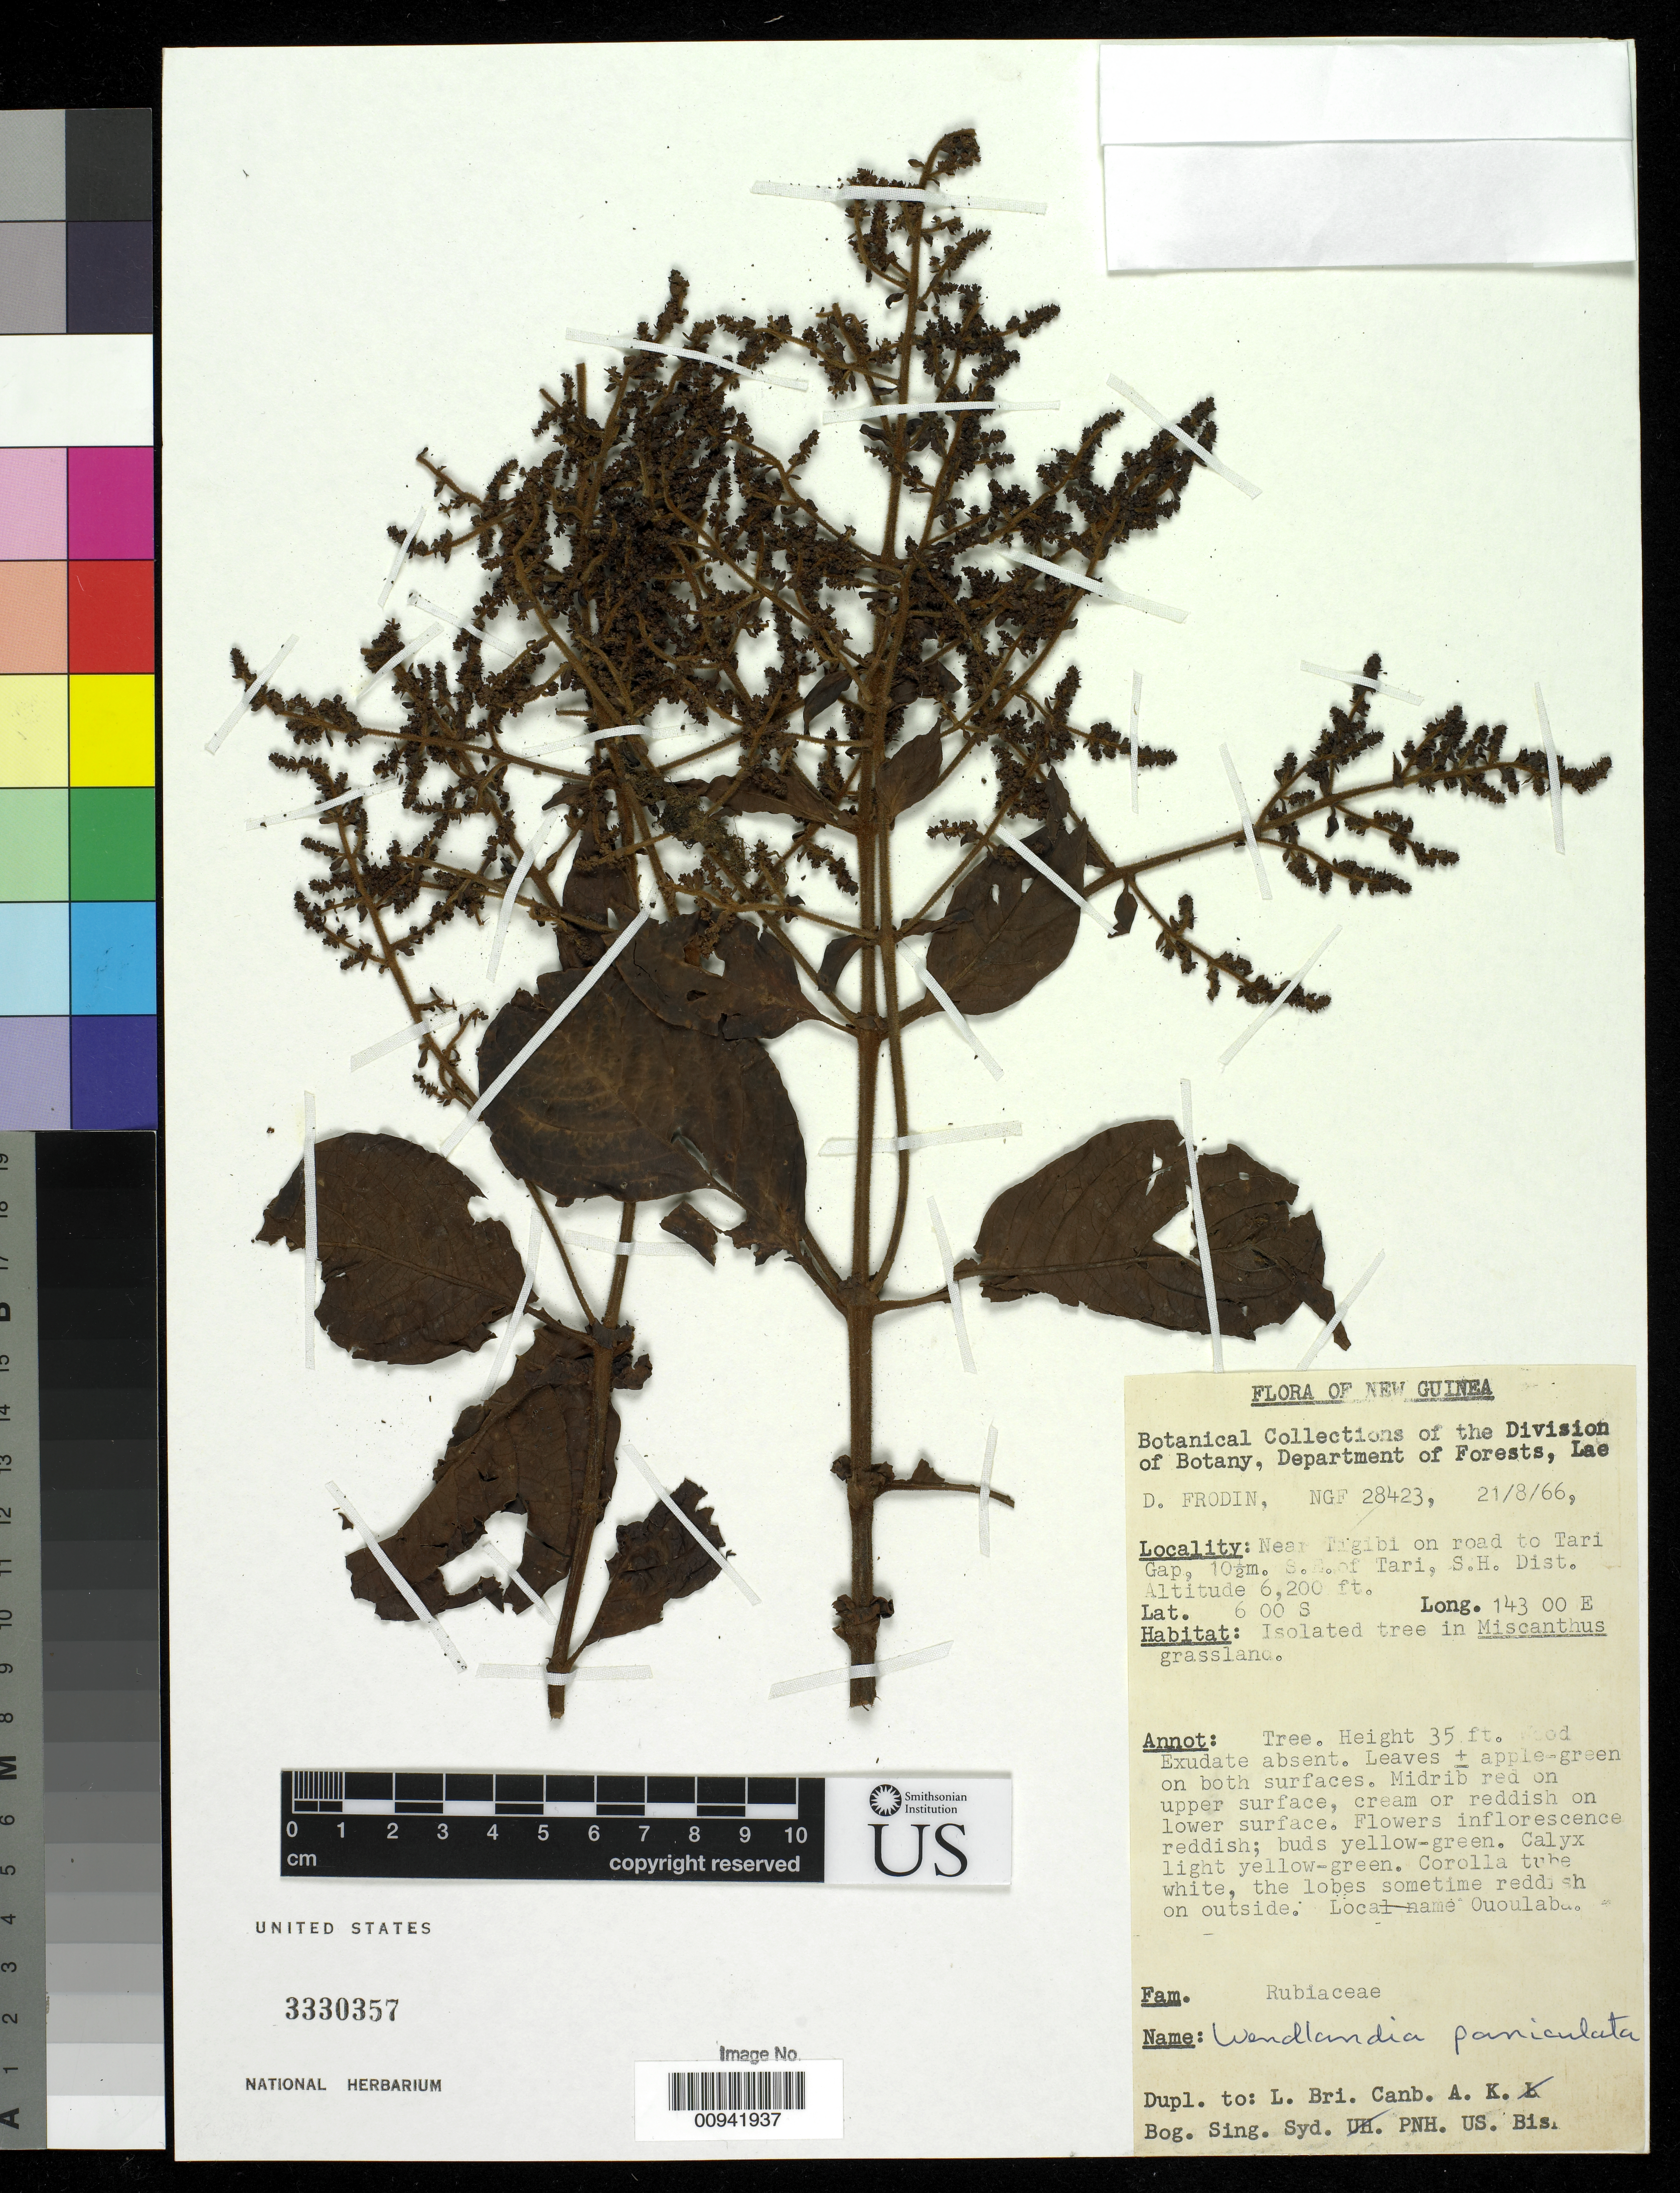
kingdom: Plantae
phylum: Tracheophyta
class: Magnoliopsida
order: Gentianales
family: Rubiaceae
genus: Wendlandia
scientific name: Wendlandia paniculata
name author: (Roxb.) DC.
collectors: D. G. Frodin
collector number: NGF 28423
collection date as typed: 21 Aug 1966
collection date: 1966-08-21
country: Papua New Guinea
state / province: Southern Highlands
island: New Guinea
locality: Near Tigibi on road to Tari Gap, 10.5 m. SE of Tari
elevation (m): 1890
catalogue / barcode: US 3330357